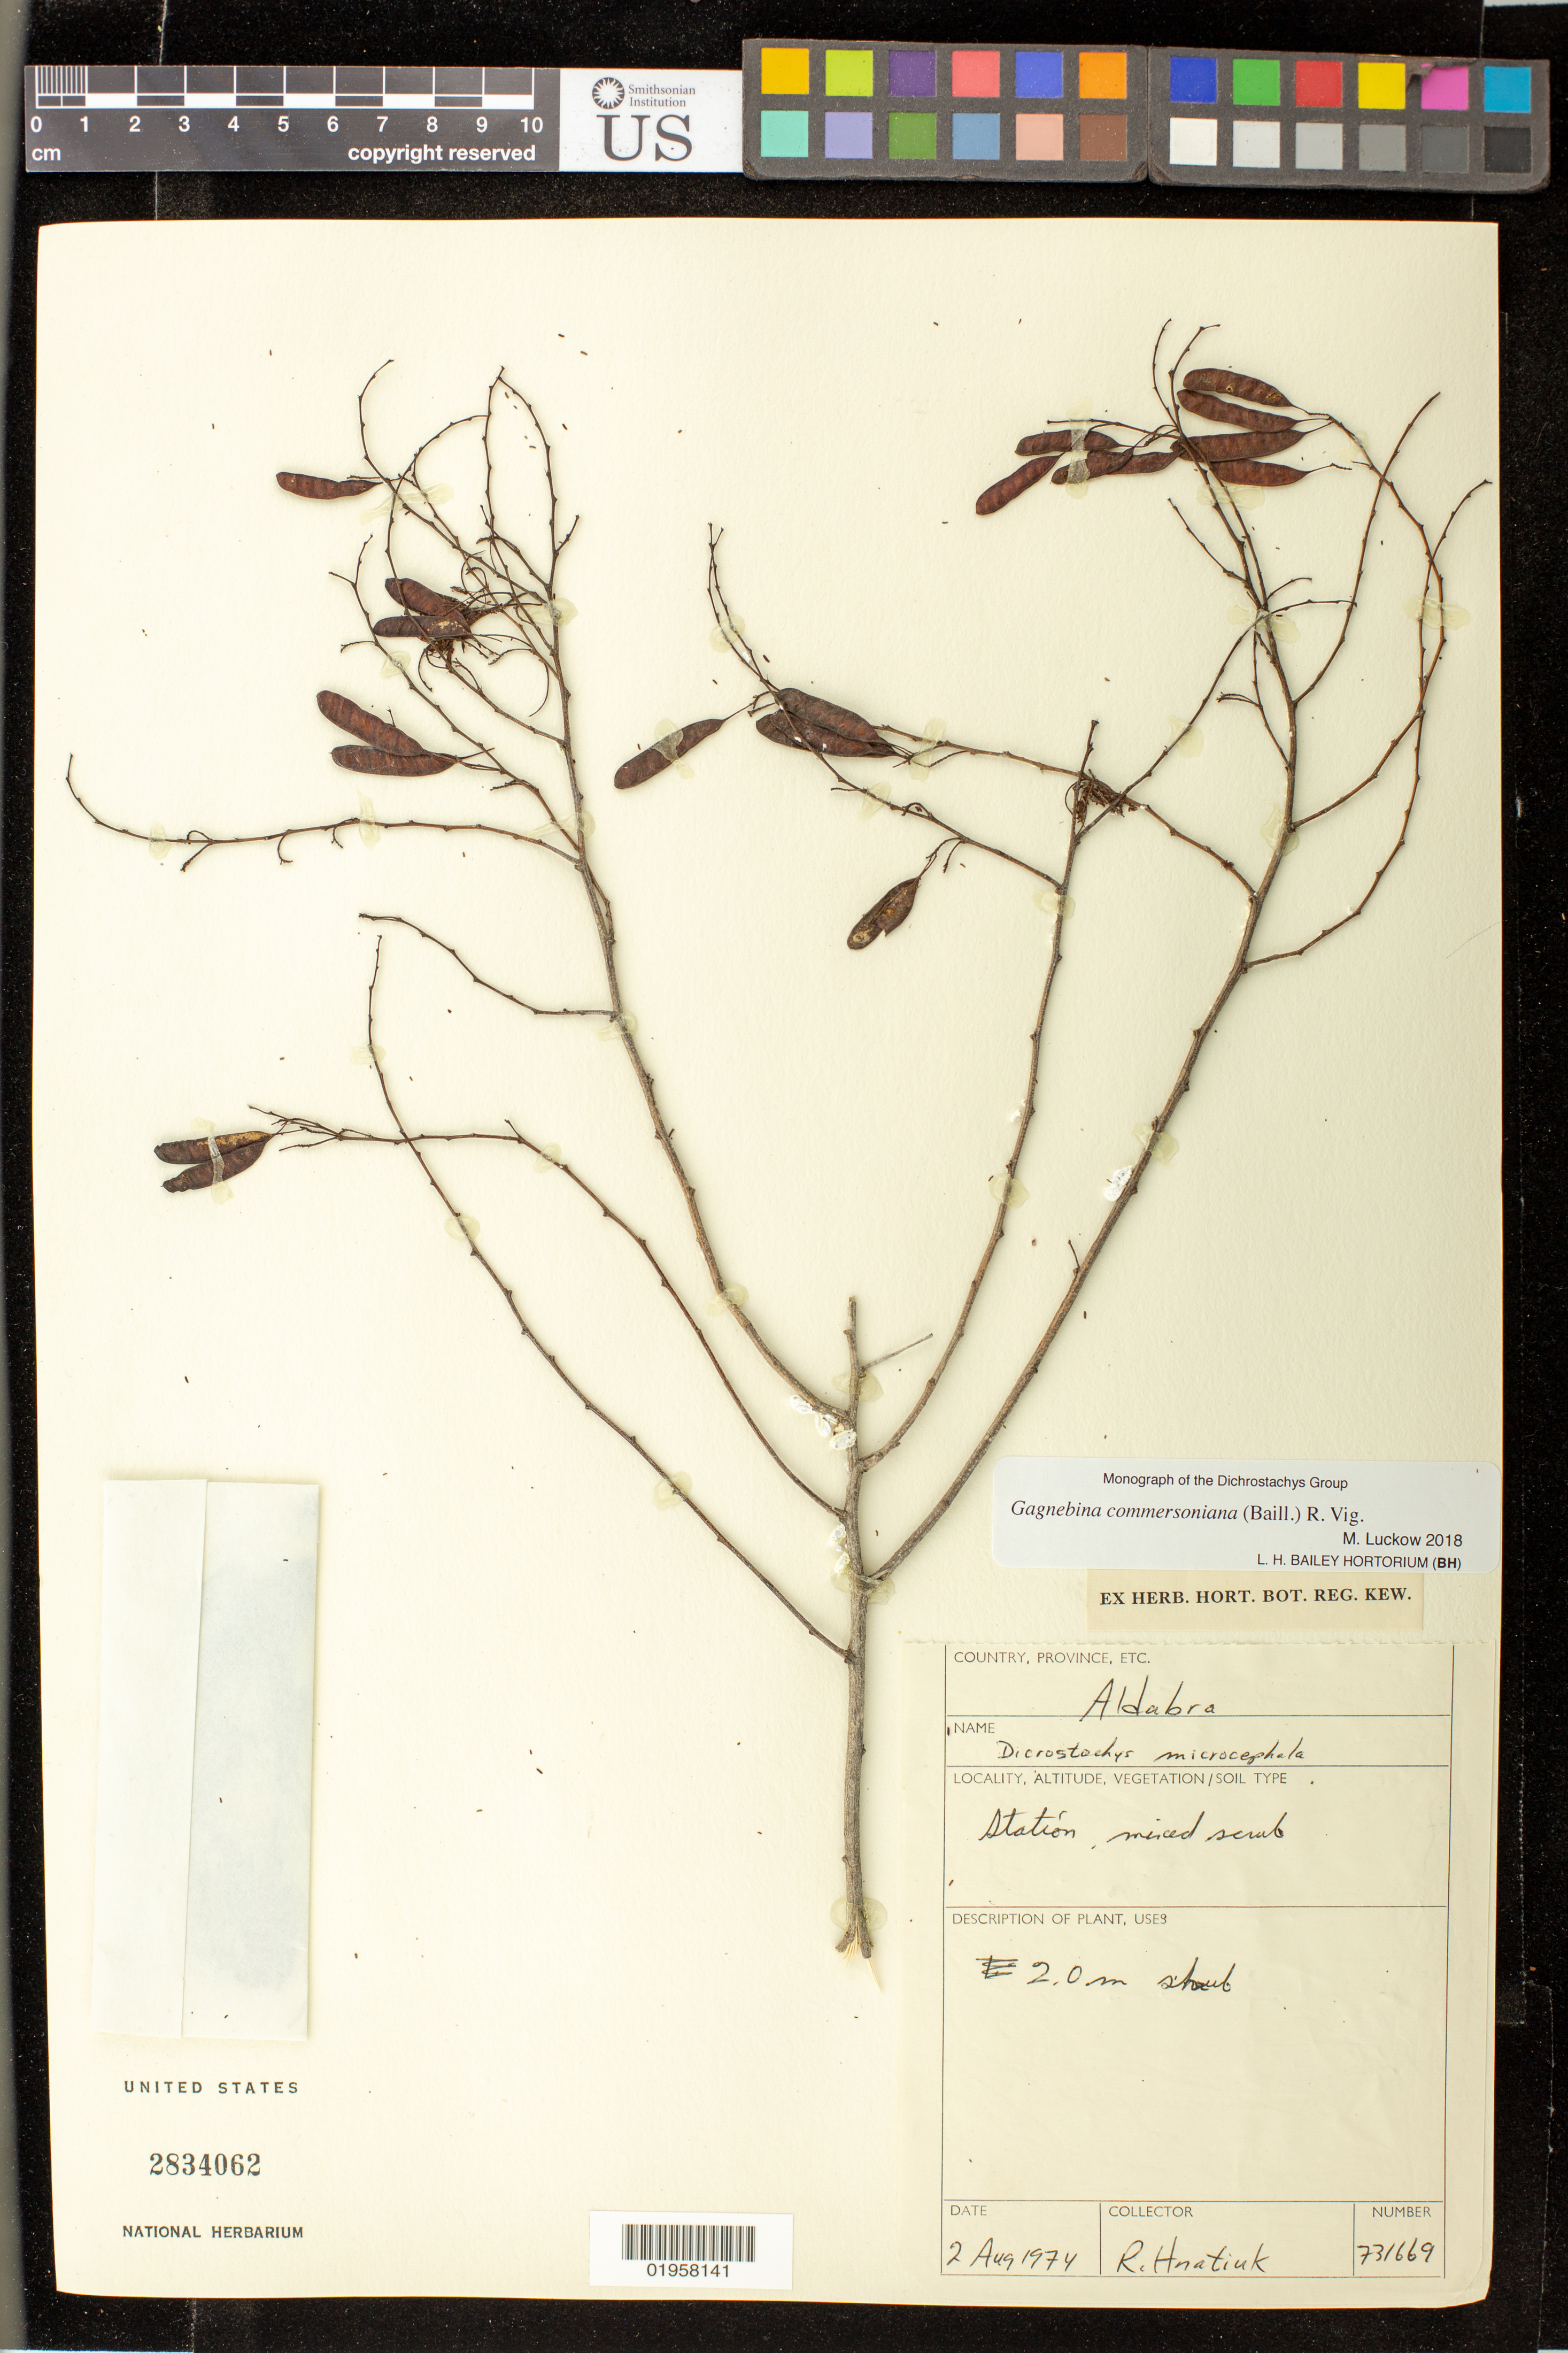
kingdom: Plantae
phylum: Tracheophyta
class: Magnoliopsida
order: Fabales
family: Fabaceae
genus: Gagnebina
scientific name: Gagnebina commersoniana (Baill.) R. Vig.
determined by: Luckow, M. A.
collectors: R. Hnatiuk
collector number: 731669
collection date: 1974-08-02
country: Seychelles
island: Aldabra Atoll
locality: Station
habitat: Mixed scrub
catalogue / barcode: US 2834062